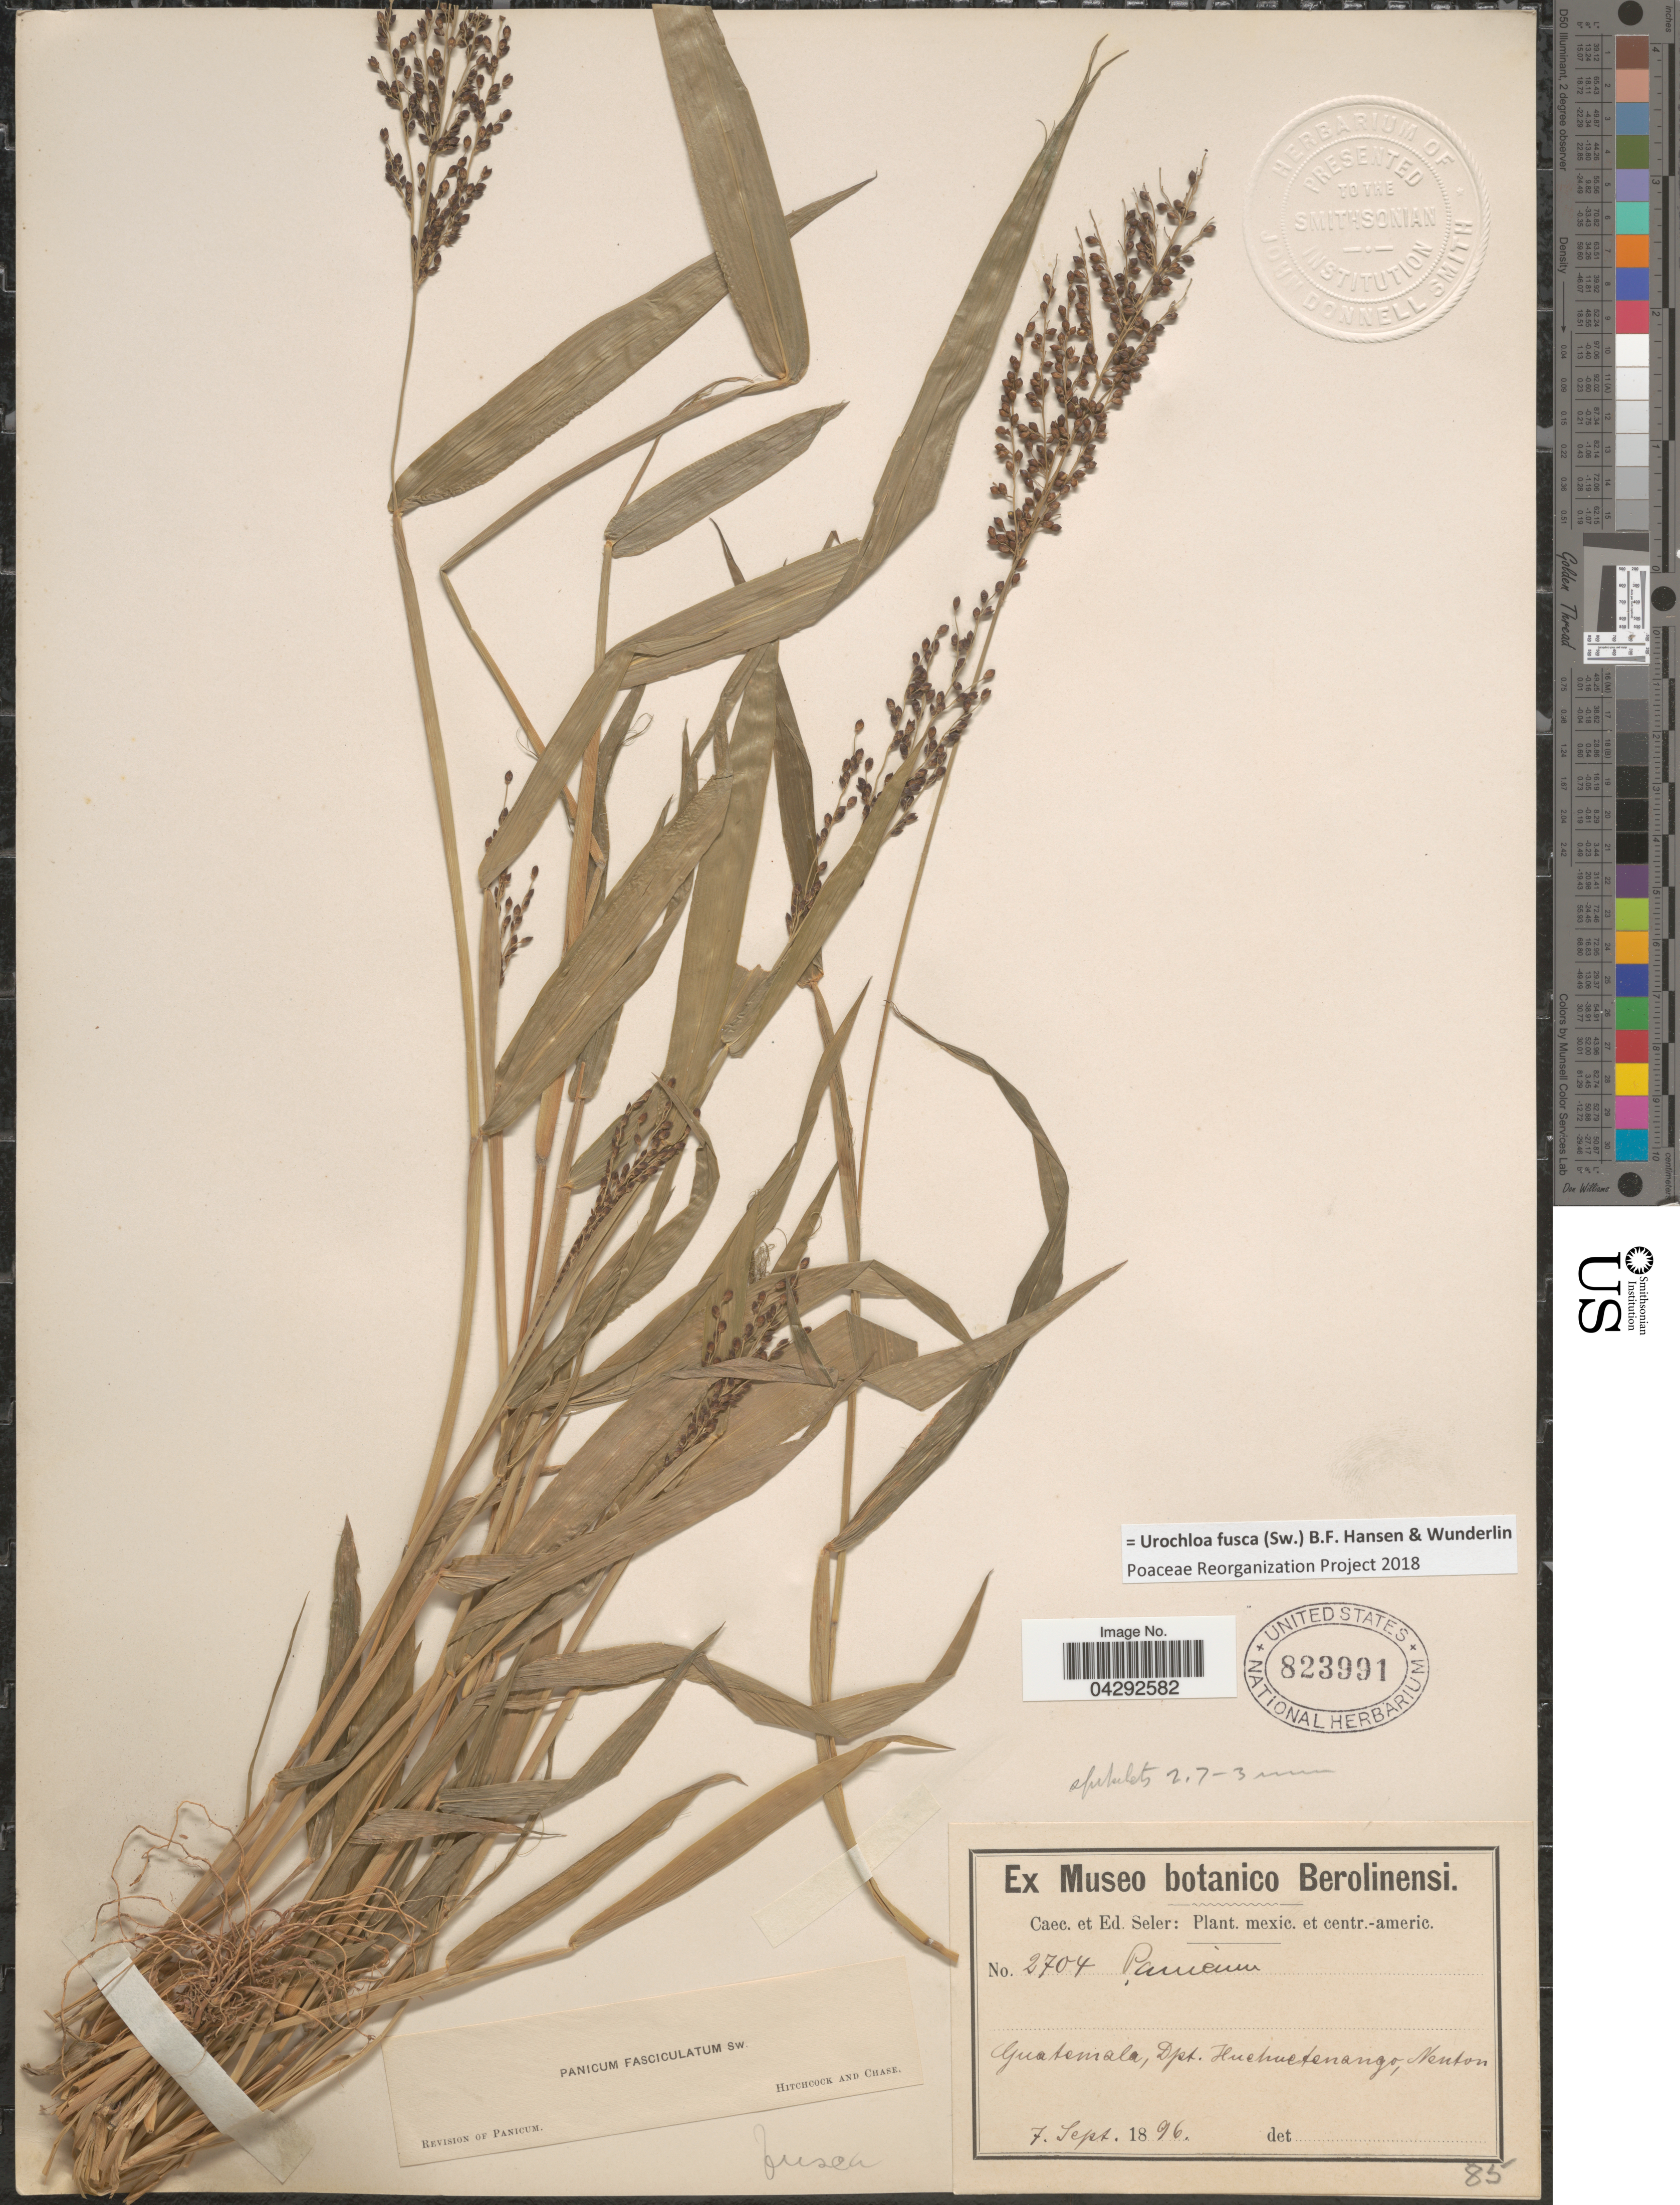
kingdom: Plantae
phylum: Tracheophyta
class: Liliopsida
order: Poales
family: Poaceae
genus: Urochloa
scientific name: Urochloa fusca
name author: (Sw.) B.F. Hansen & Wunderlin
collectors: C. Seler & E. G. Seler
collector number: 2704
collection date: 1896-09-07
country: Guatemala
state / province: Huehuetenango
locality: Mexic. et centr.-americ. Dpt. Huehuetenango, Nenton.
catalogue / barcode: US 823991